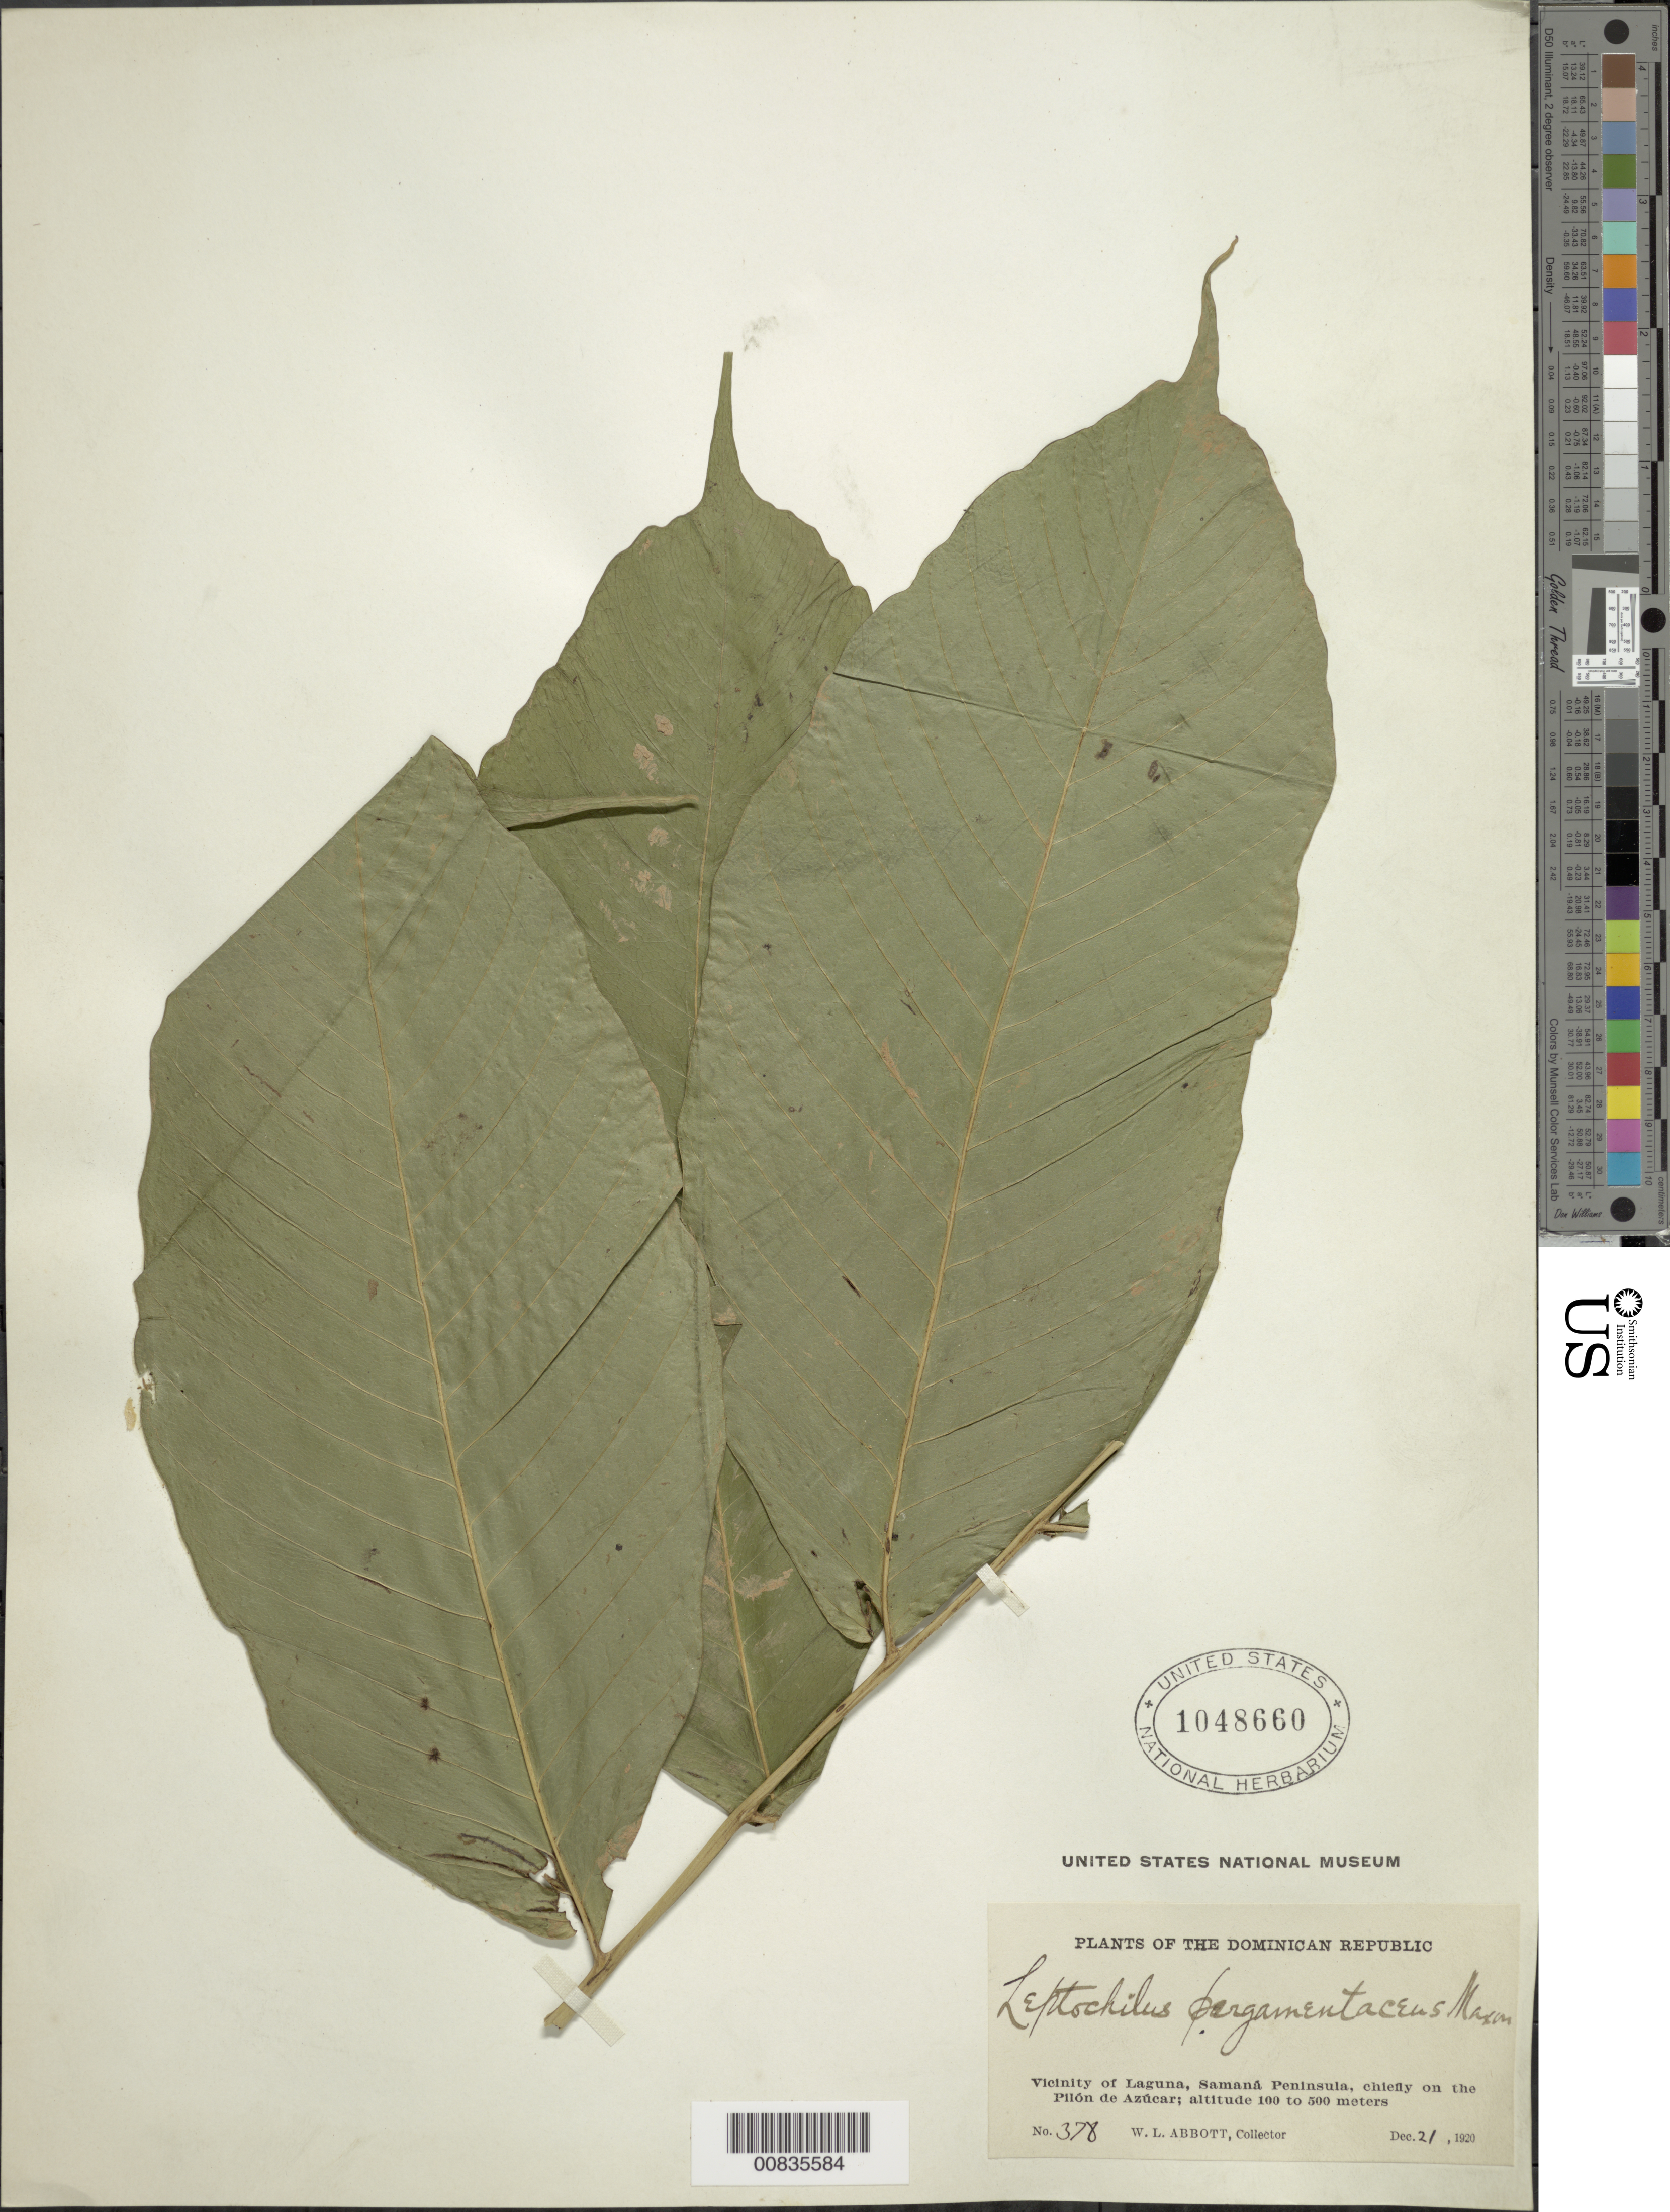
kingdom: Plantae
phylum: Tracheophyta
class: Polypodiopsida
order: Polypodiales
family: Dryopteridaceae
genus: Mickelia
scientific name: Mickelia pergamentacea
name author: (Maxon) R.C. Moran et al.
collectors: W. L. Abbott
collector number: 378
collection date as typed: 21 Dec 1920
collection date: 1920-12-21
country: Dominican Republic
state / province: Samana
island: Hispaniola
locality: Laguna, Samaná Peninsula, chiefly on the Pilón de Azúcar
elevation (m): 100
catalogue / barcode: US 1048660